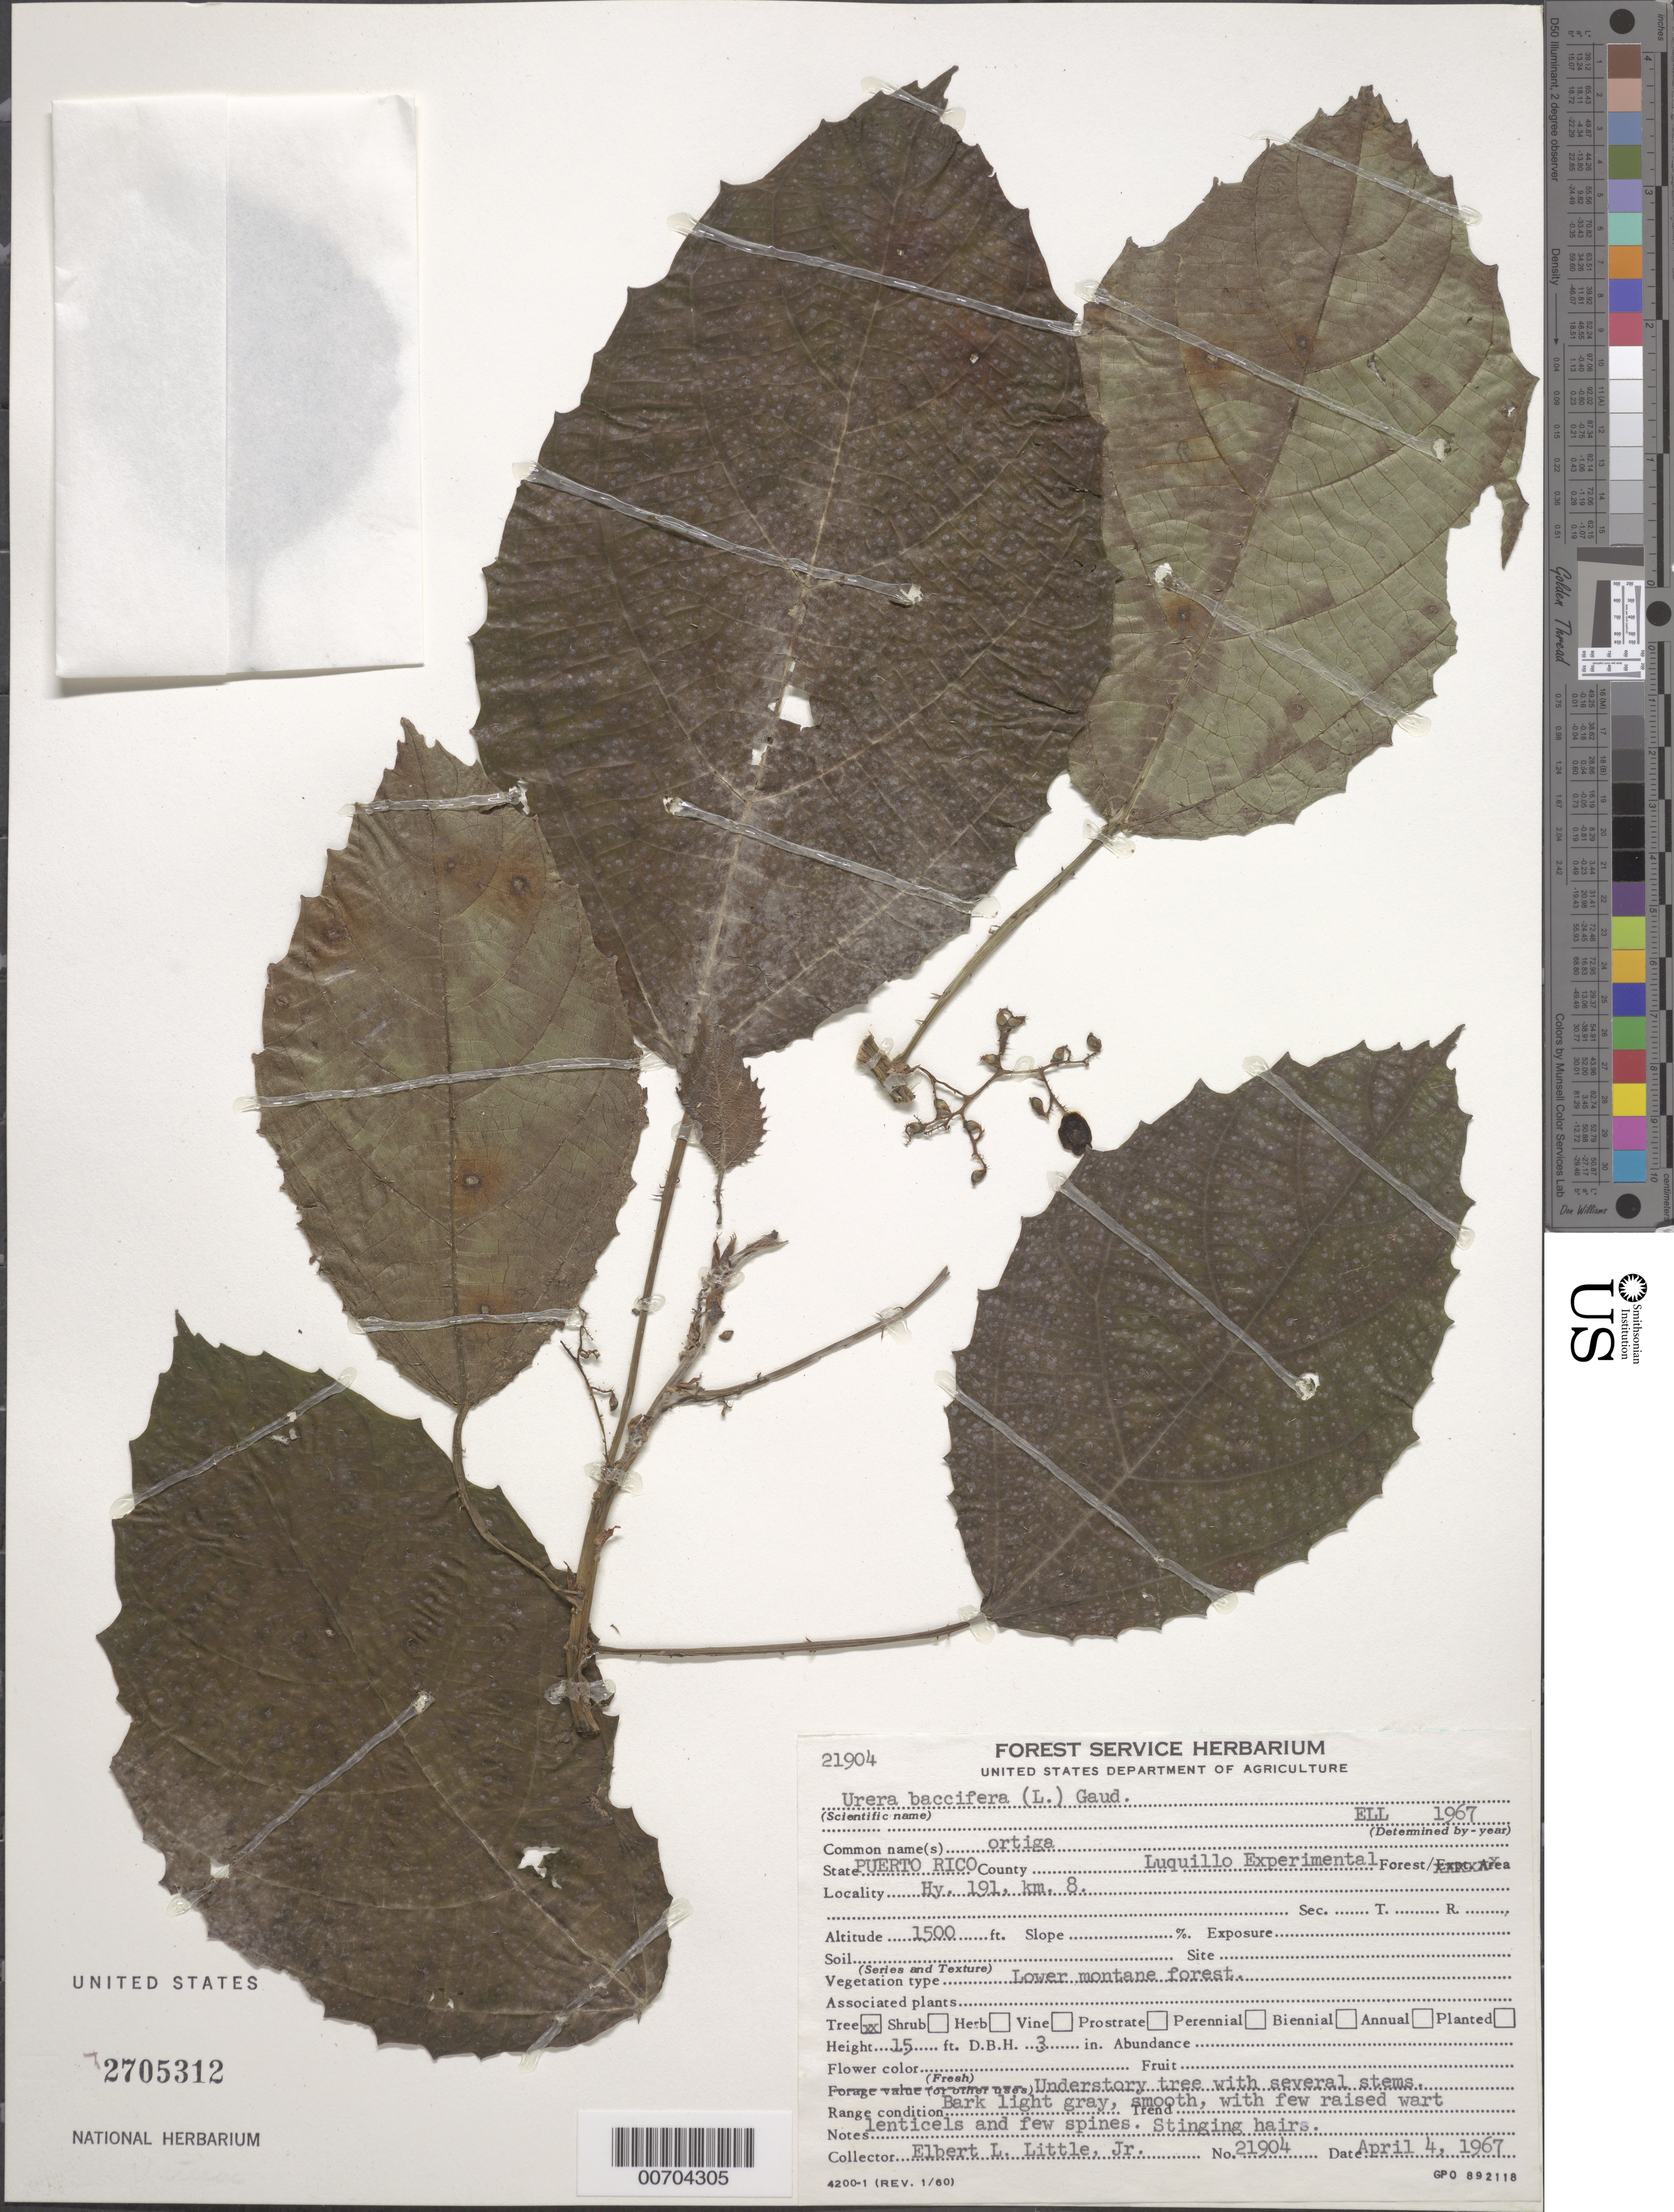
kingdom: Plantae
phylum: Tracheophyta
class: Magnoliopsida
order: Rosales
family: Urticaceae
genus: Urera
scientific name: Urera baccifera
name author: (L.) Gaudich. ex Wedd.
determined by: Little, Elbert L., Jr., (FSSR), United States Department of Agriculture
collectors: E. L. Little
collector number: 21904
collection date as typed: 04 Apr 1967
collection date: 1967-04-04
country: Puerto Rico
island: Greater Antilles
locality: Luquillo Exp. Forest; Hy 191, Km 8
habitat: Lower montane forest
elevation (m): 457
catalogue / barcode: US 2705312